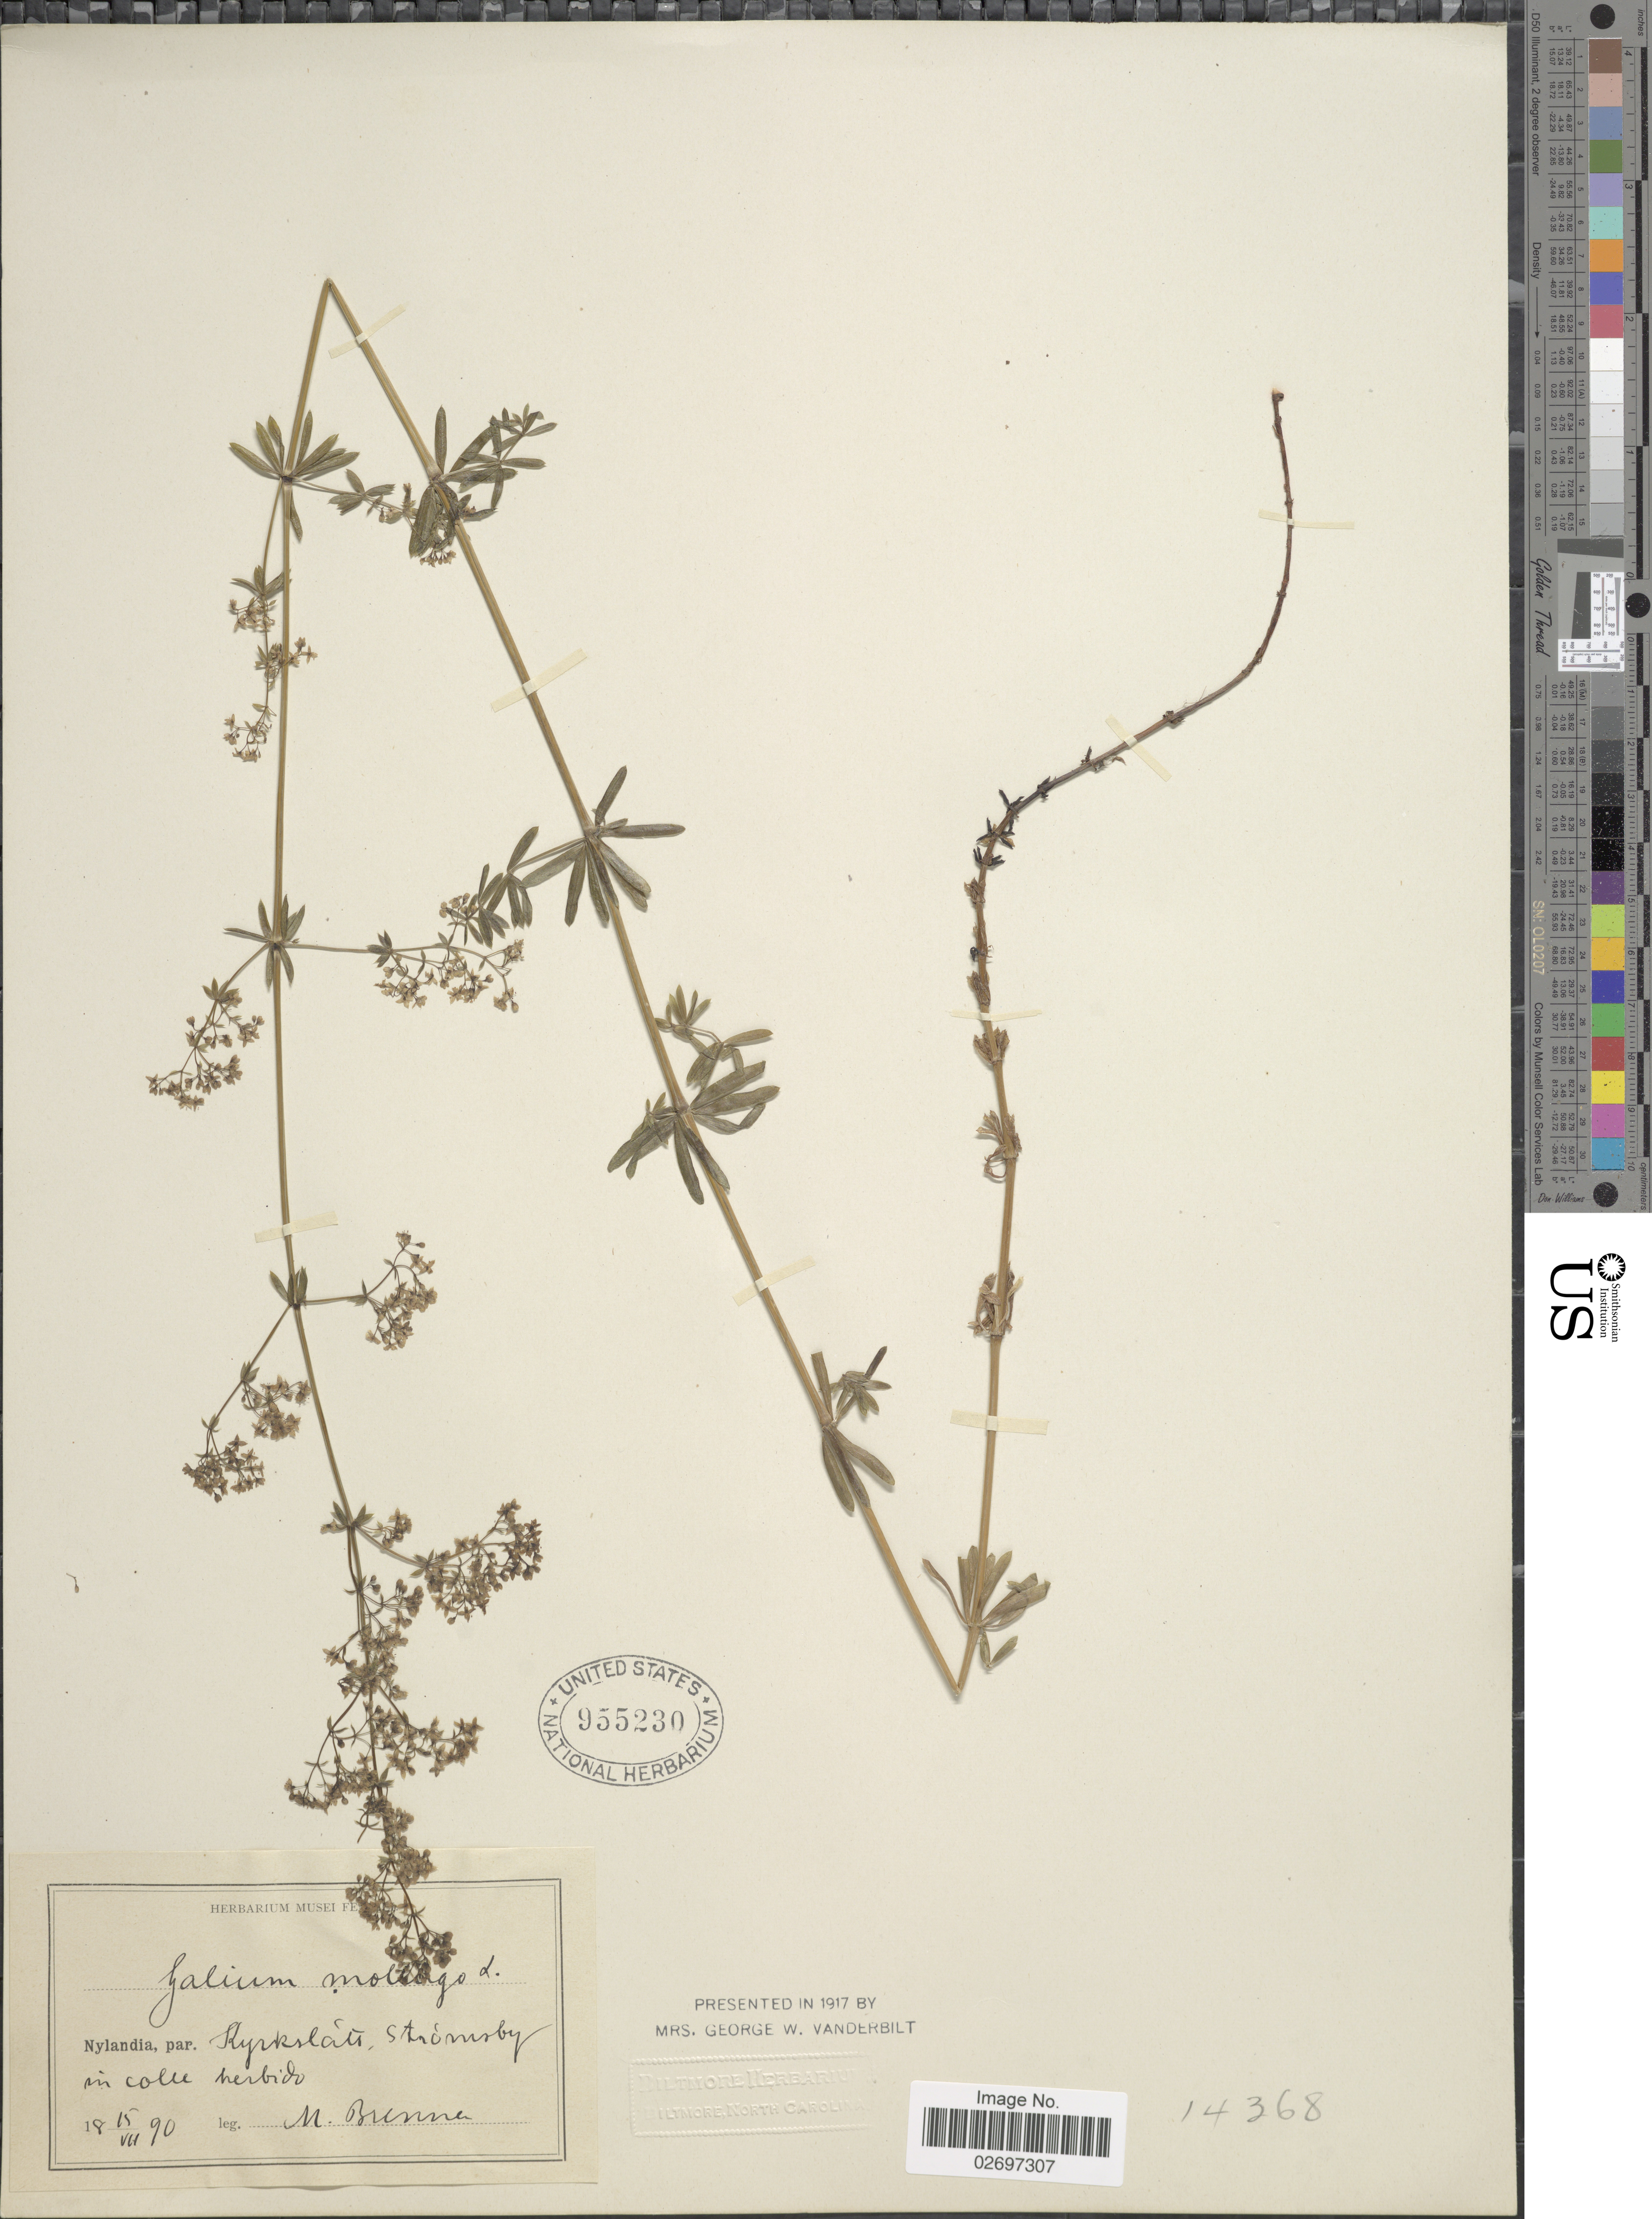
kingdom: Plantae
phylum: Tracheophyta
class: Magnoliopsida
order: Gentianales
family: Rubiaceae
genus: Galium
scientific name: Galium mollugo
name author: L.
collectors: M. Brenner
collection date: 1890-07-15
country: Finland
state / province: Uusimaa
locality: Kyrkstatt [Kirkkonummi], Strömsby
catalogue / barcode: US 955230